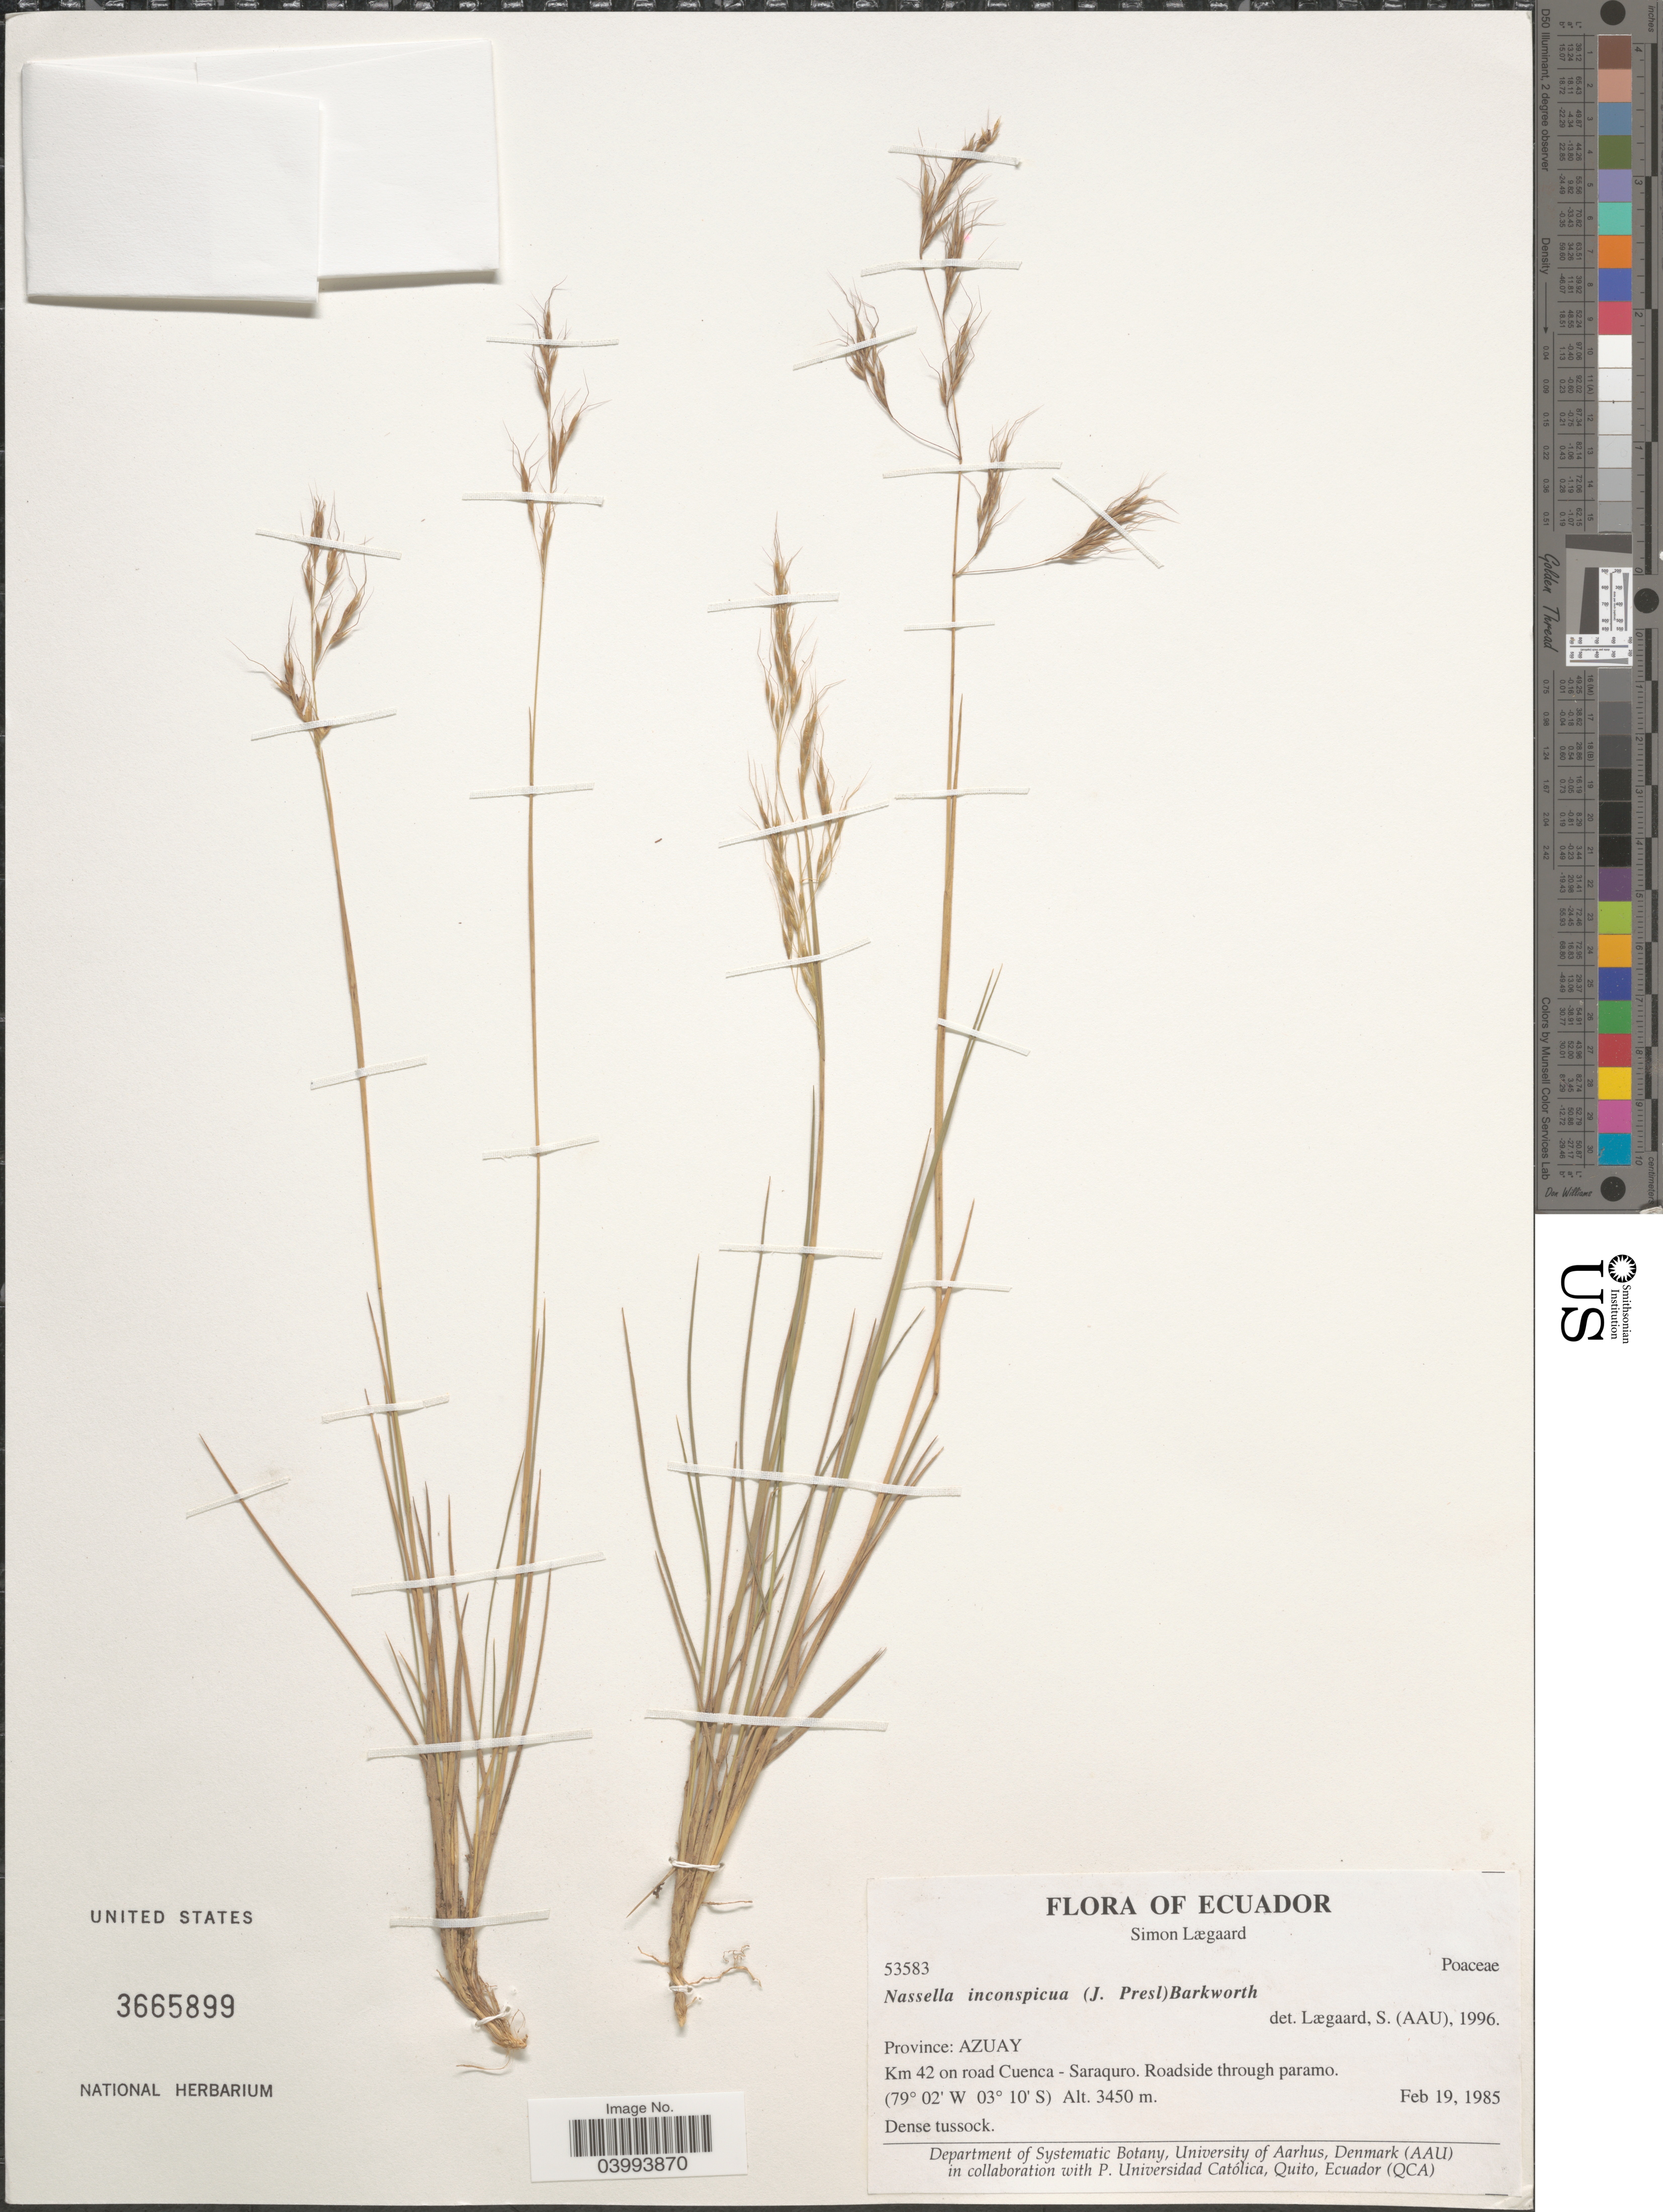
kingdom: Plantae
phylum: Tracheophyta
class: Liliopsida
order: Poales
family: Poaceae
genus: Nassella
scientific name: Nassella inconspicua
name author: (J. Presl) Barkworth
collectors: S. Lægaard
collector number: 53583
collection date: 1985-02-19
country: Ecuador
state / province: Azuay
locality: Km 42 on road Cuenca - Saraquro.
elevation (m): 3450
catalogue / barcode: US 3665899